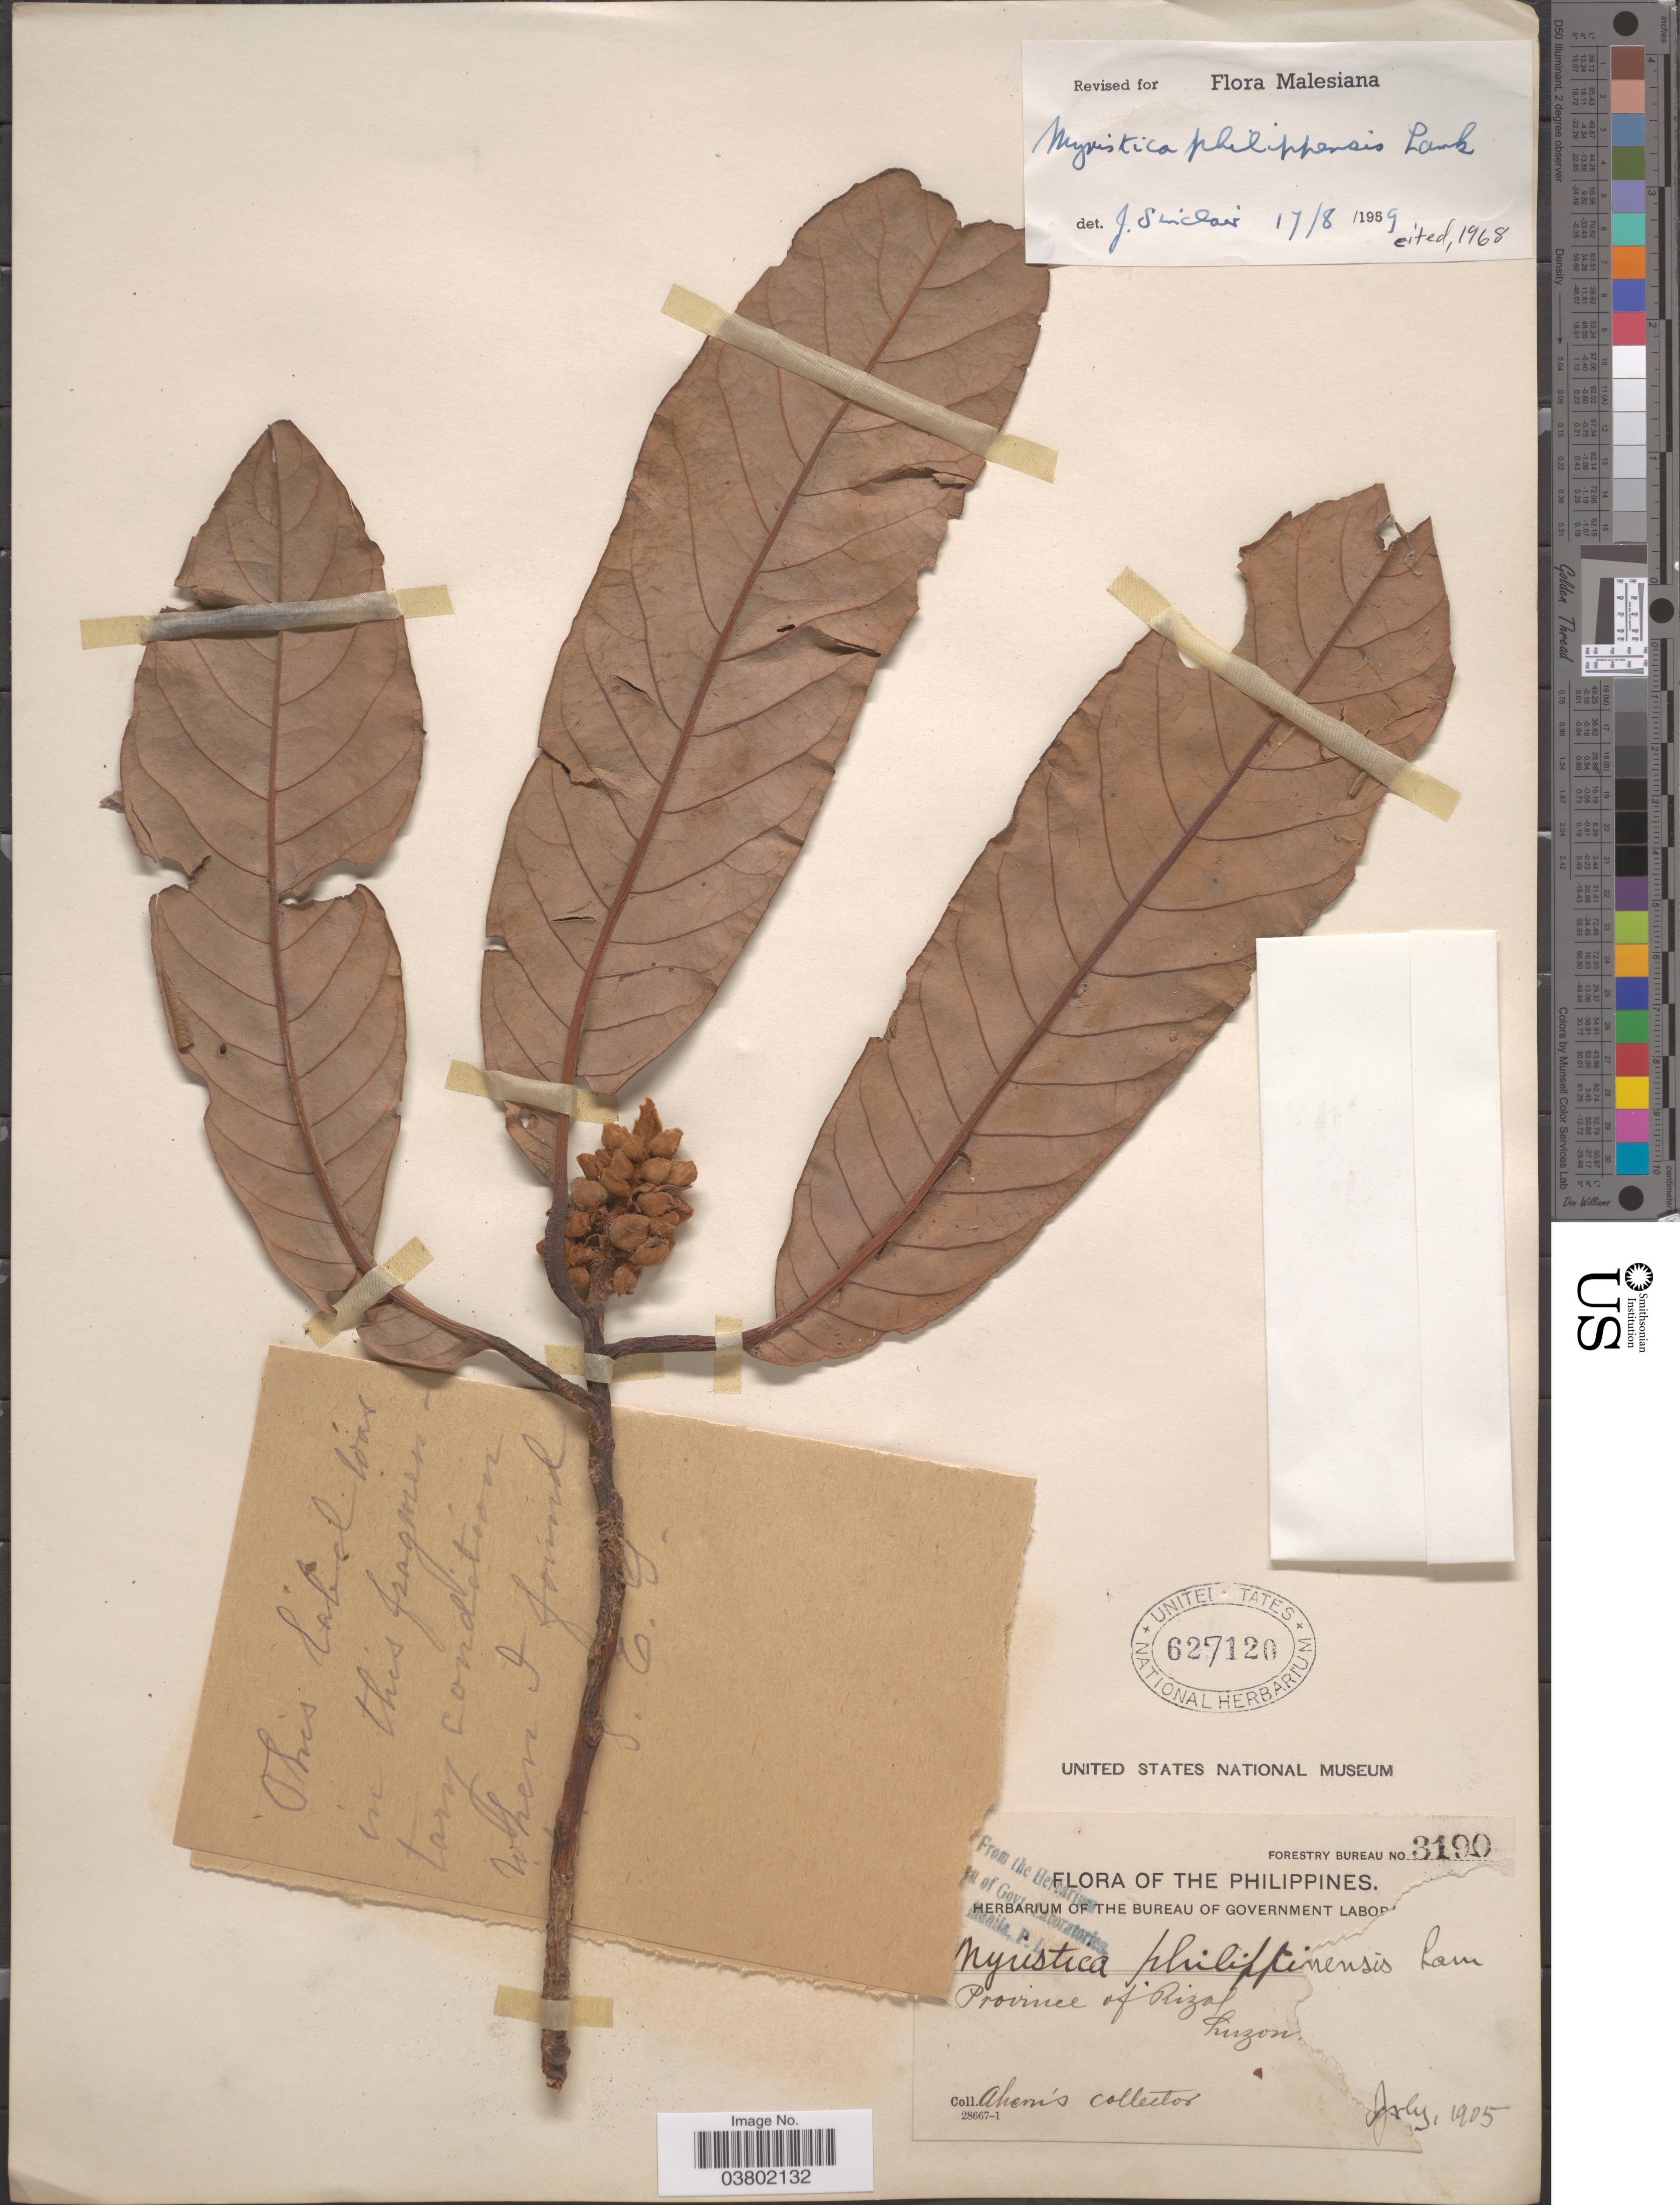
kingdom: Plantae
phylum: Tracheophyta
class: Magnoliopsida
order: Magnoliales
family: Myristicaceae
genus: Myristica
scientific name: Myristica philippensis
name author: Lam.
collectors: Ahern's collector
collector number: Forestry Bureau 3190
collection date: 1905-07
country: Philippines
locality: Province of Rizal, Luzon.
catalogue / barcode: US 627120